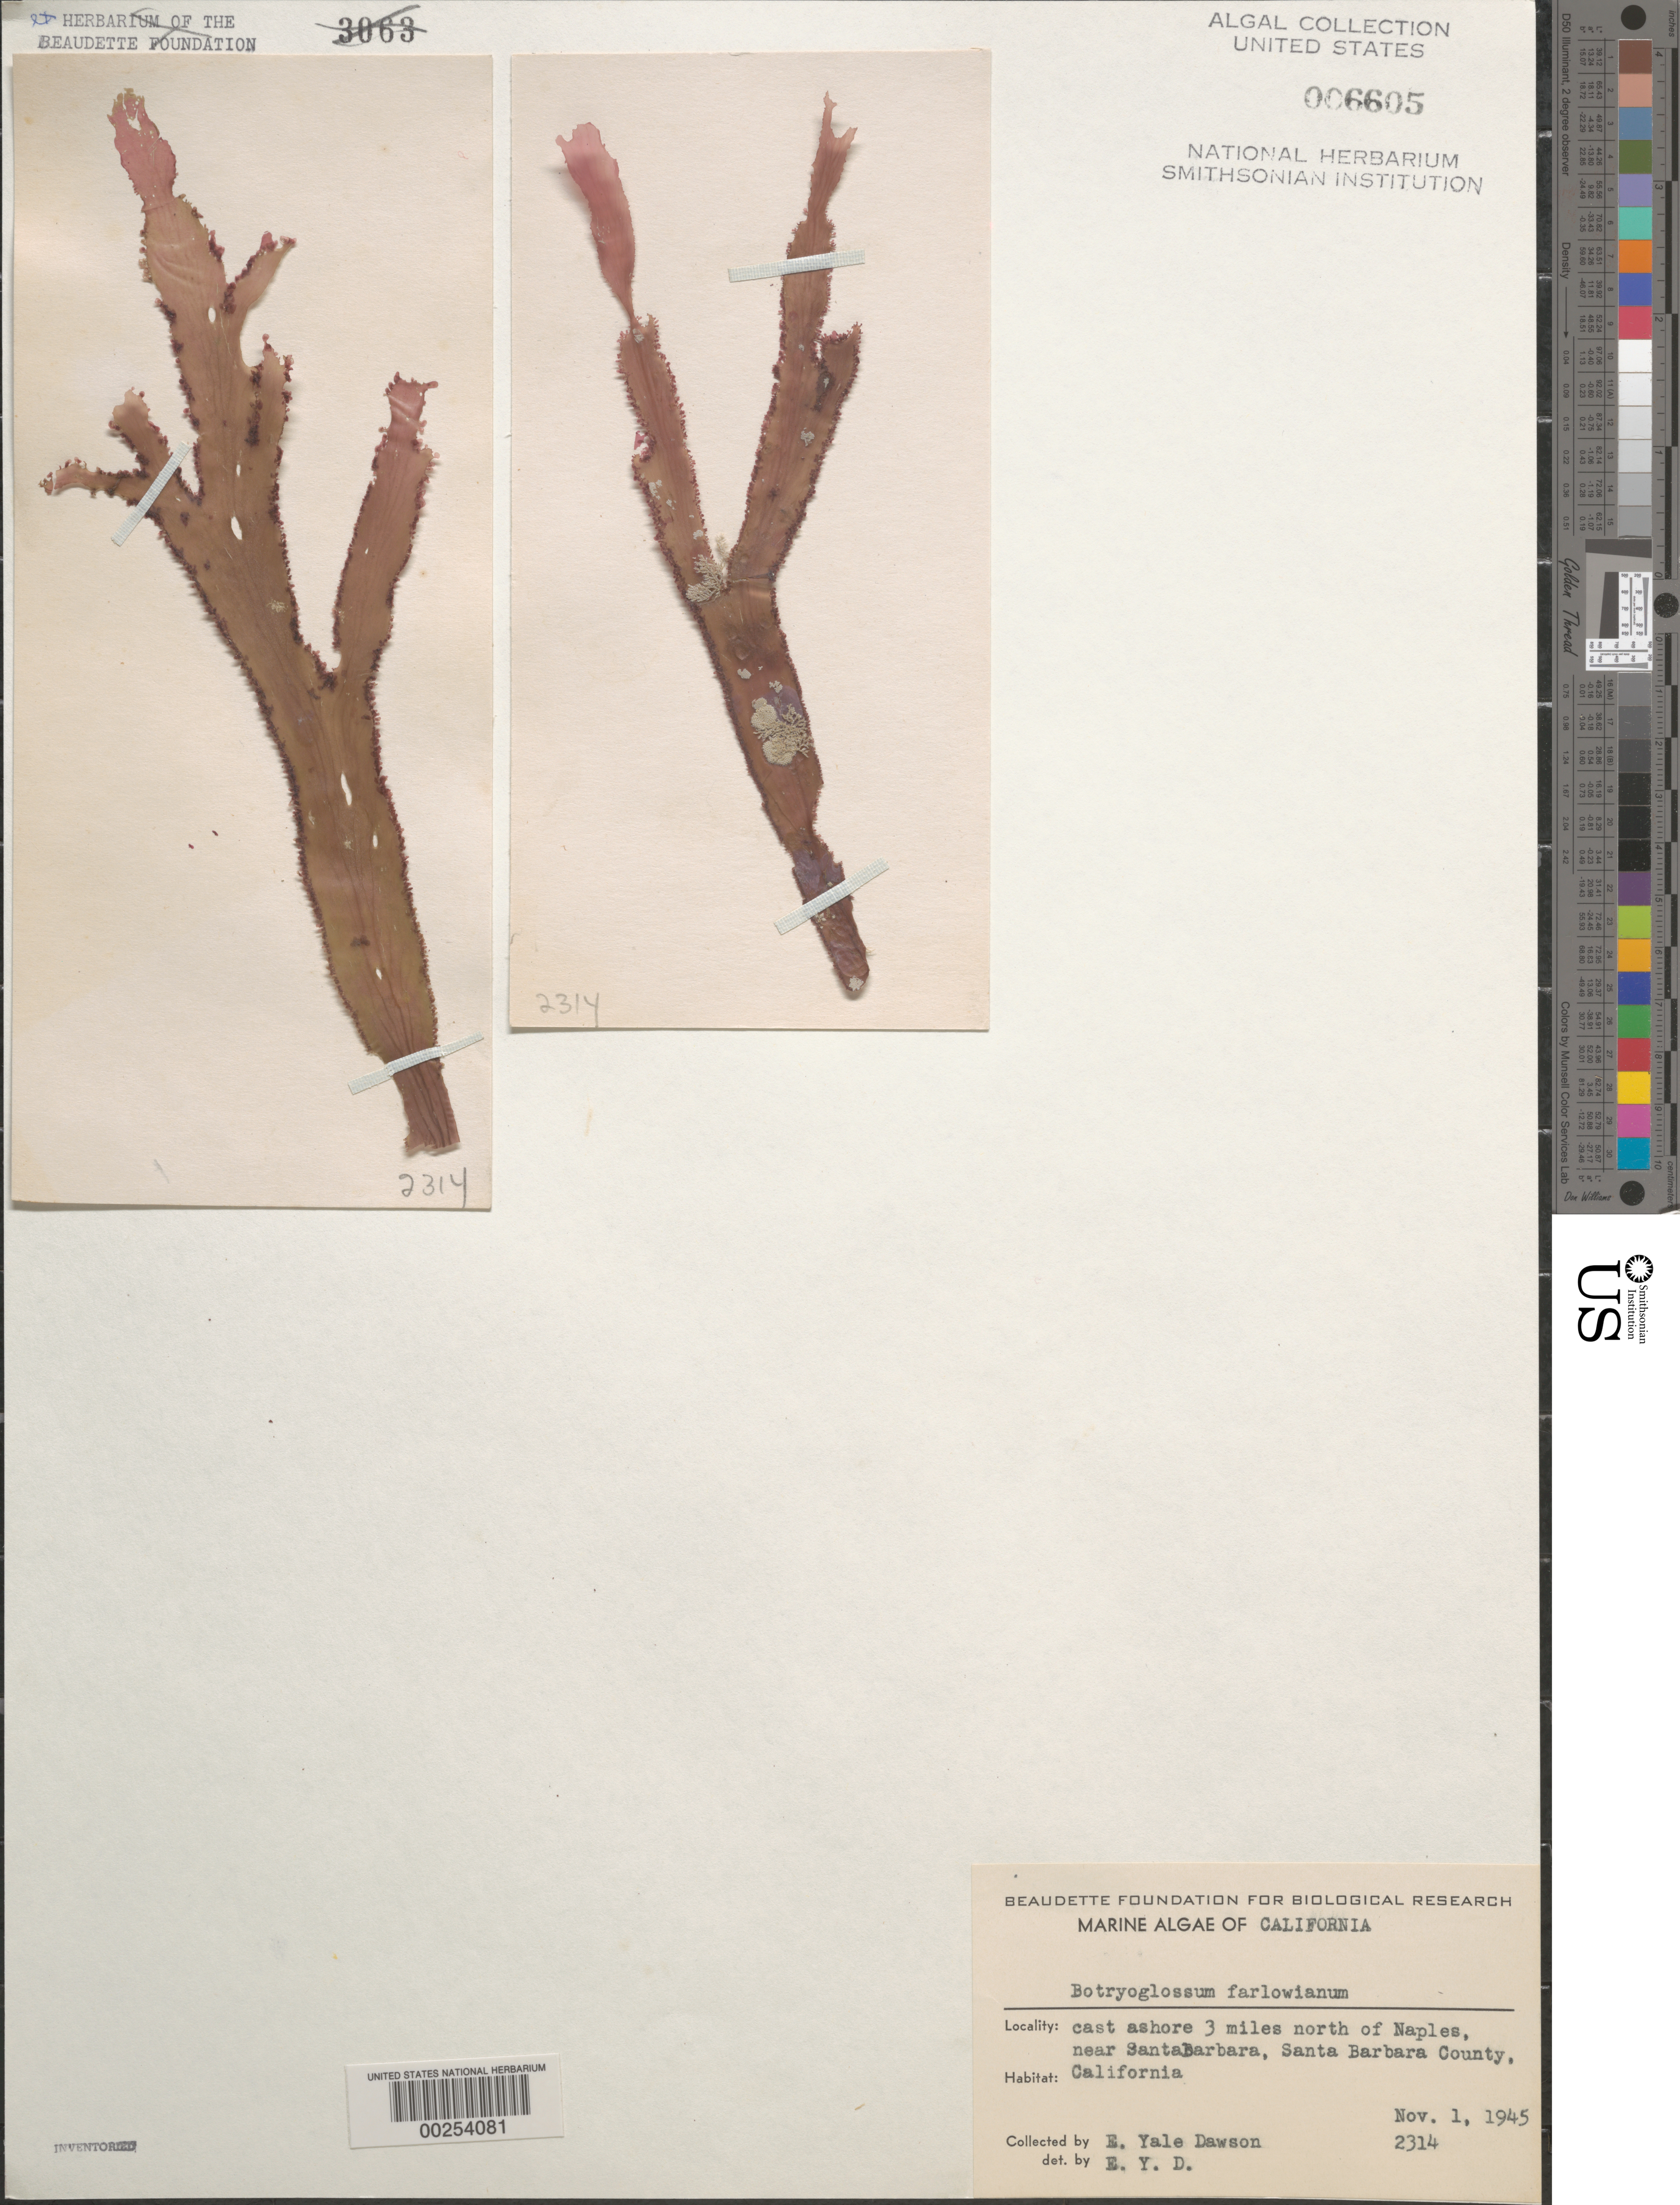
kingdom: Plantae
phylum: Rhodophyta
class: Florideophyceae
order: Ceramiales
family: Delesseriaceae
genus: Botryoglossum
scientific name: Botryoglossum farlowianum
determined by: Dawson, E. Y.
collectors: E. Y. Dawson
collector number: EYD 2314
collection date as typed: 01 Nov 1945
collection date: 1945-11-01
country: United States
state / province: California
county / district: Santa Barbara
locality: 3 miles north of Naples, near Santa Barbara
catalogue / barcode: US 6605